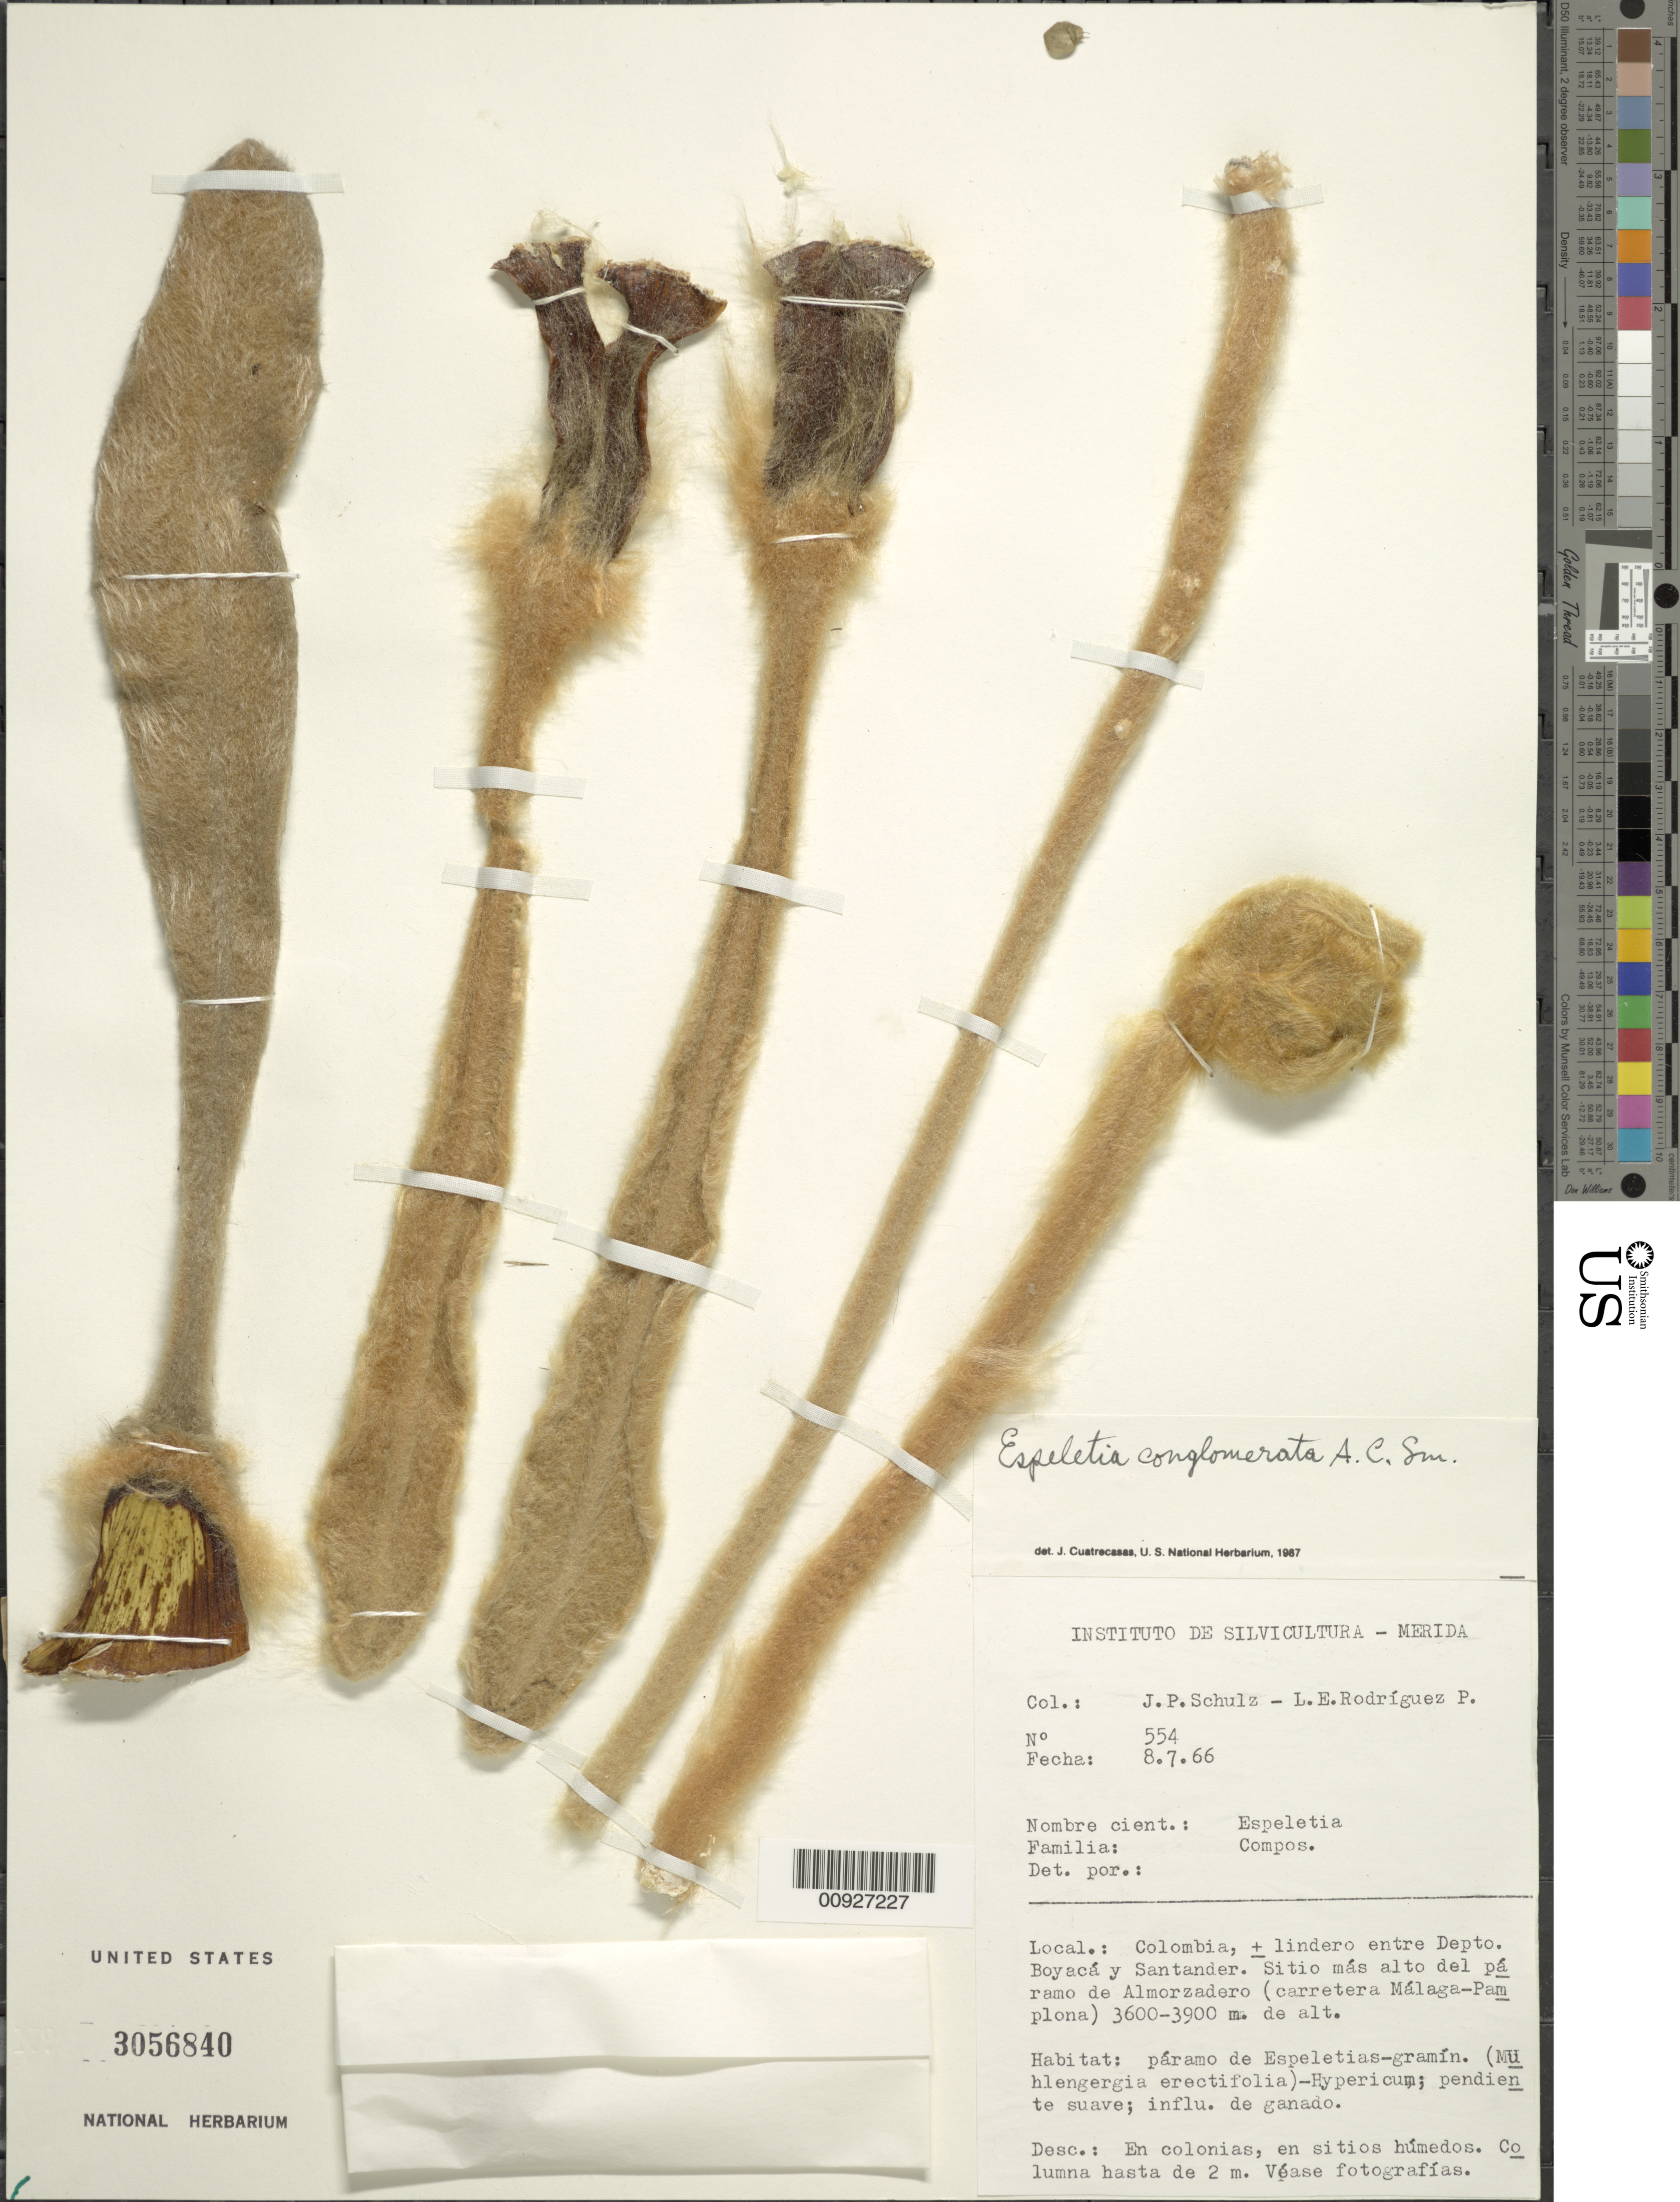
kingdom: Plantae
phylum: Tracheophyta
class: Magnoliopsida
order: Asterales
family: Asteraceae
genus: Espeletia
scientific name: Espeletia conglomerata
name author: A.C. Sm.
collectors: J. P. Schulz & L. Rodriguez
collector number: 554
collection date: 1966-07-08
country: Colombia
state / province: Santander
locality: Páramo del Almorzadero. Más o menos, lindero entre Dpta. Boyacá y Santander. Sitio más alto del páramo de Almorzadero (carretera Málaga-Pamplona).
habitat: Páramo de Espeletias-gramín. (muhlenbergia erectifolia)-Hypericum; pendiente suave; influ. De ganado. En colonias, en sitios húmedos.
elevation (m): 3600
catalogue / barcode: US 3056840